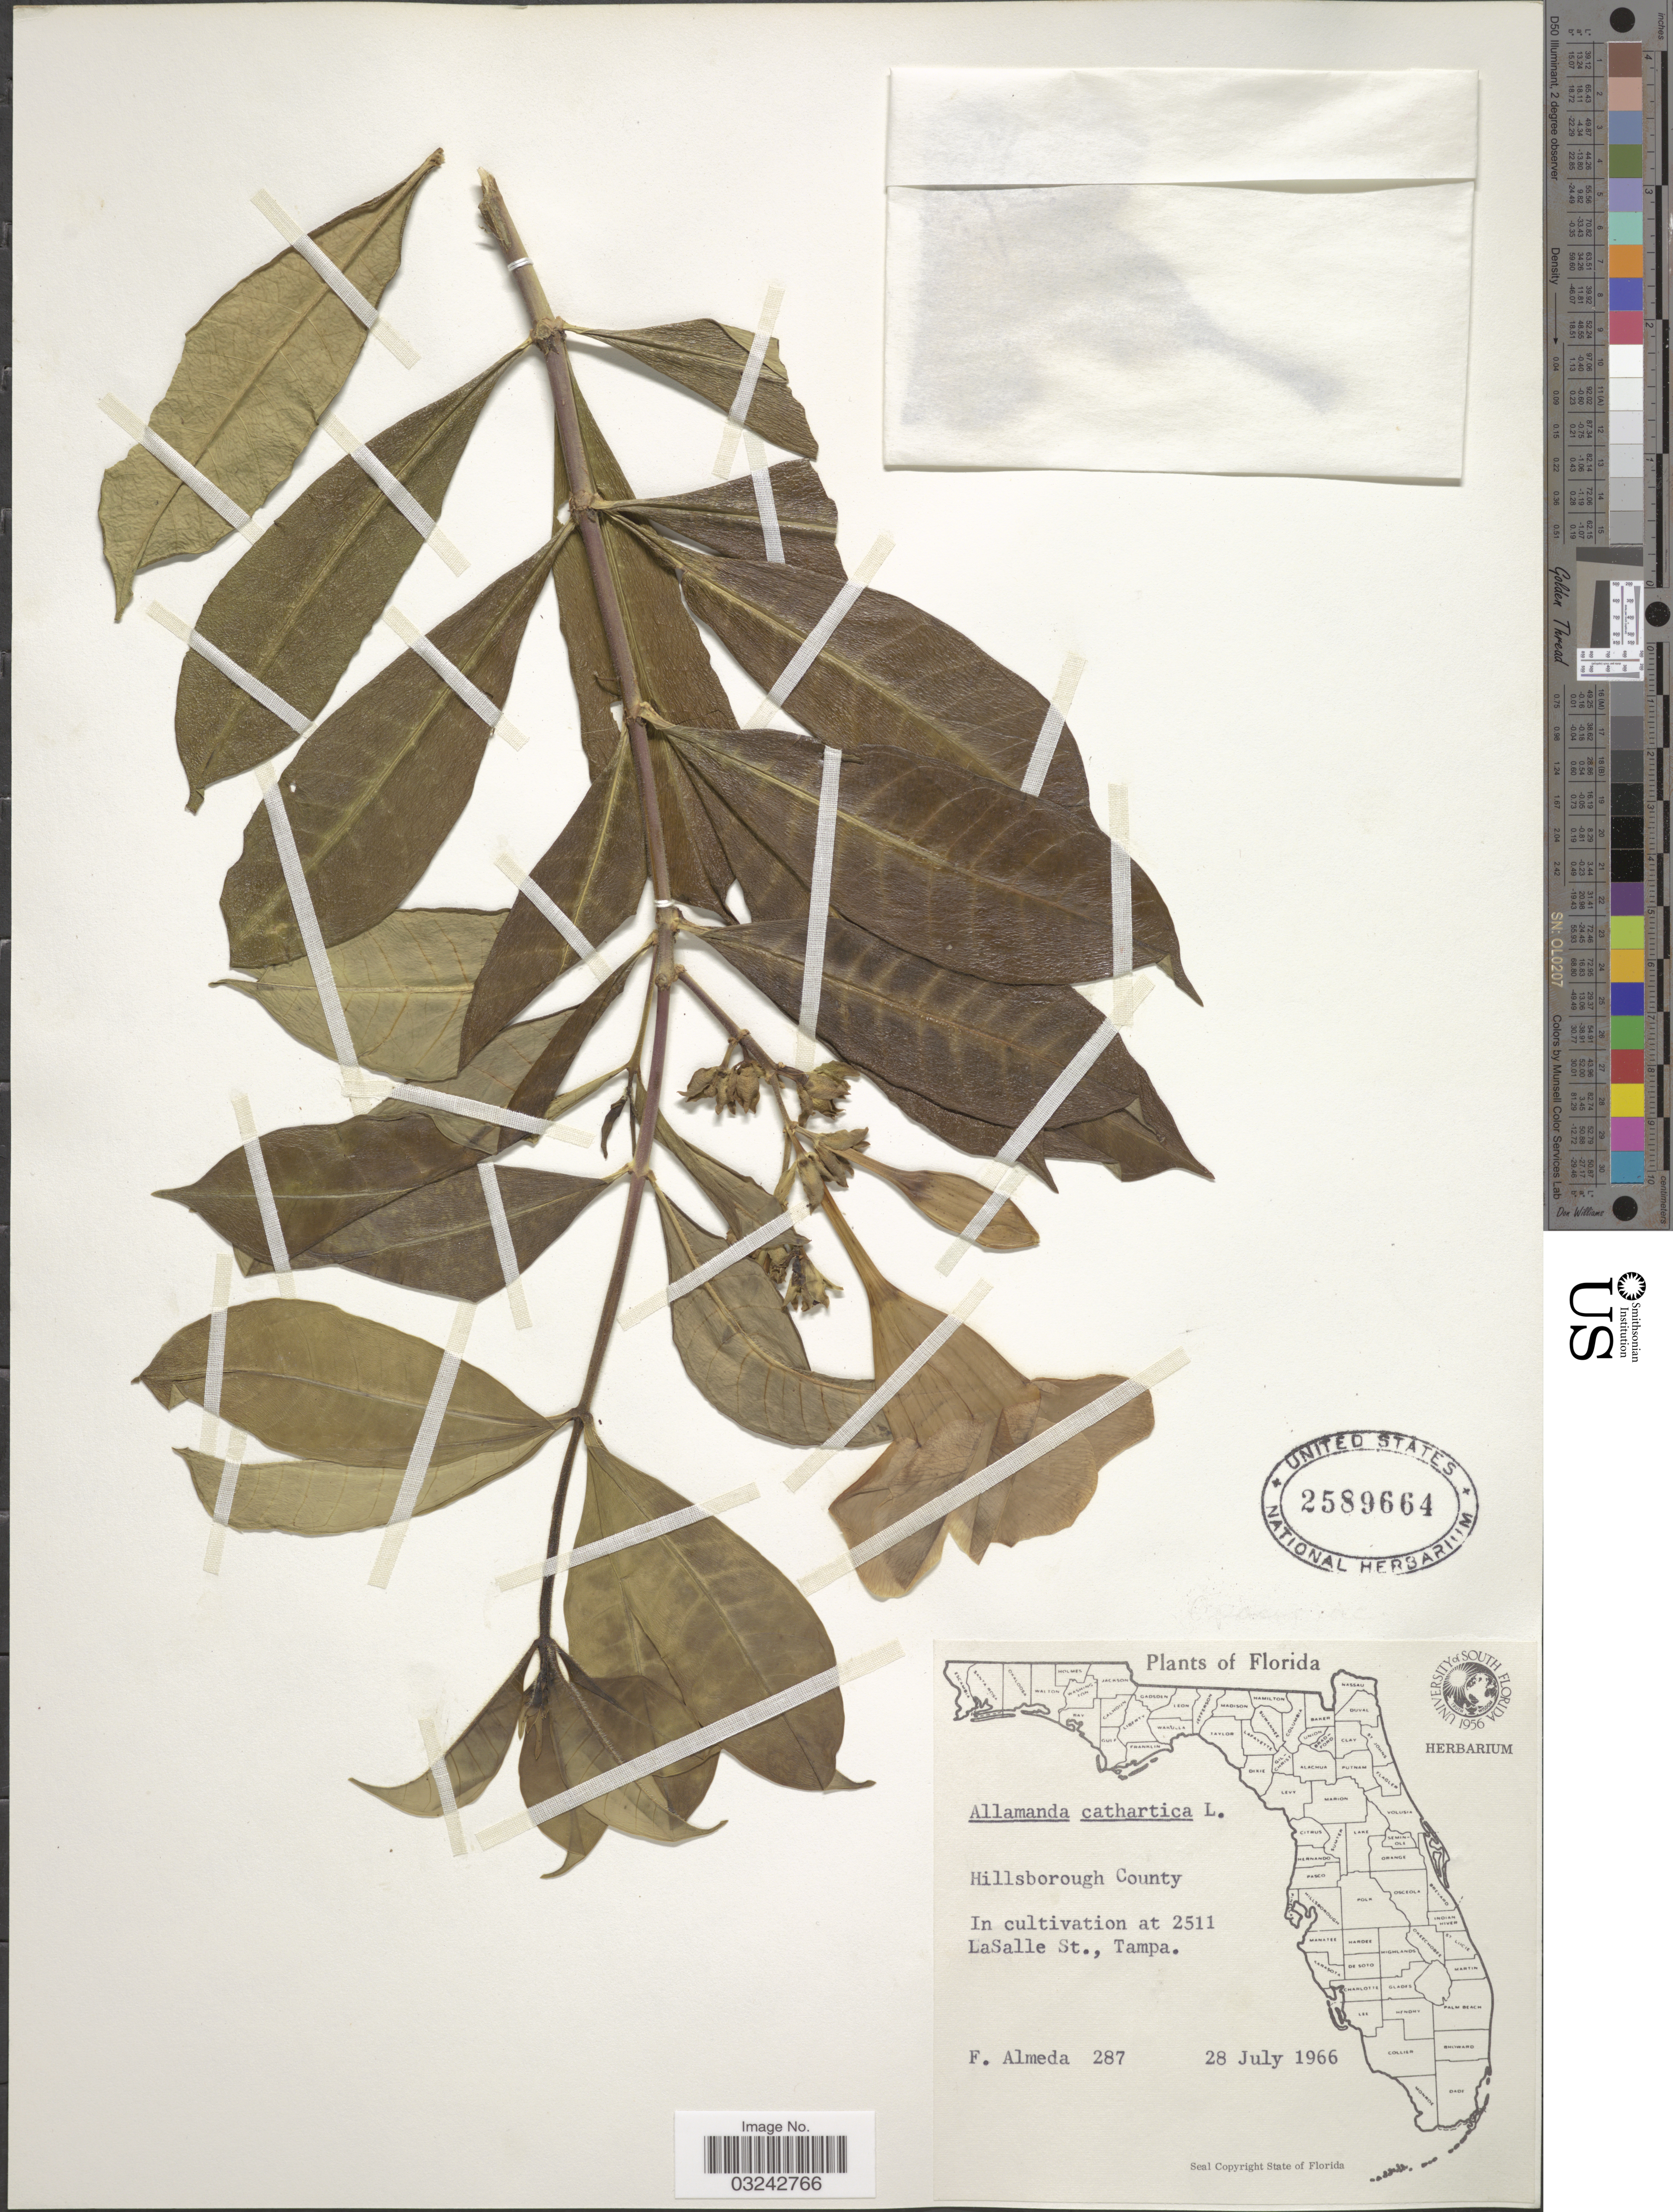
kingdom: Plantae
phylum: Tracheophyta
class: Magnoliopsida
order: Gentianales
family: Apocynaceae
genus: Allamanda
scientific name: Allamanda cathartica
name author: L.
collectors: F. Almeda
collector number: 287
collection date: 1966-07-28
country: United States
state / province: Florida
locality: Hillsborough County. 2511 LaSalle St., Tampa.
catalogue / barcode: US 2589664